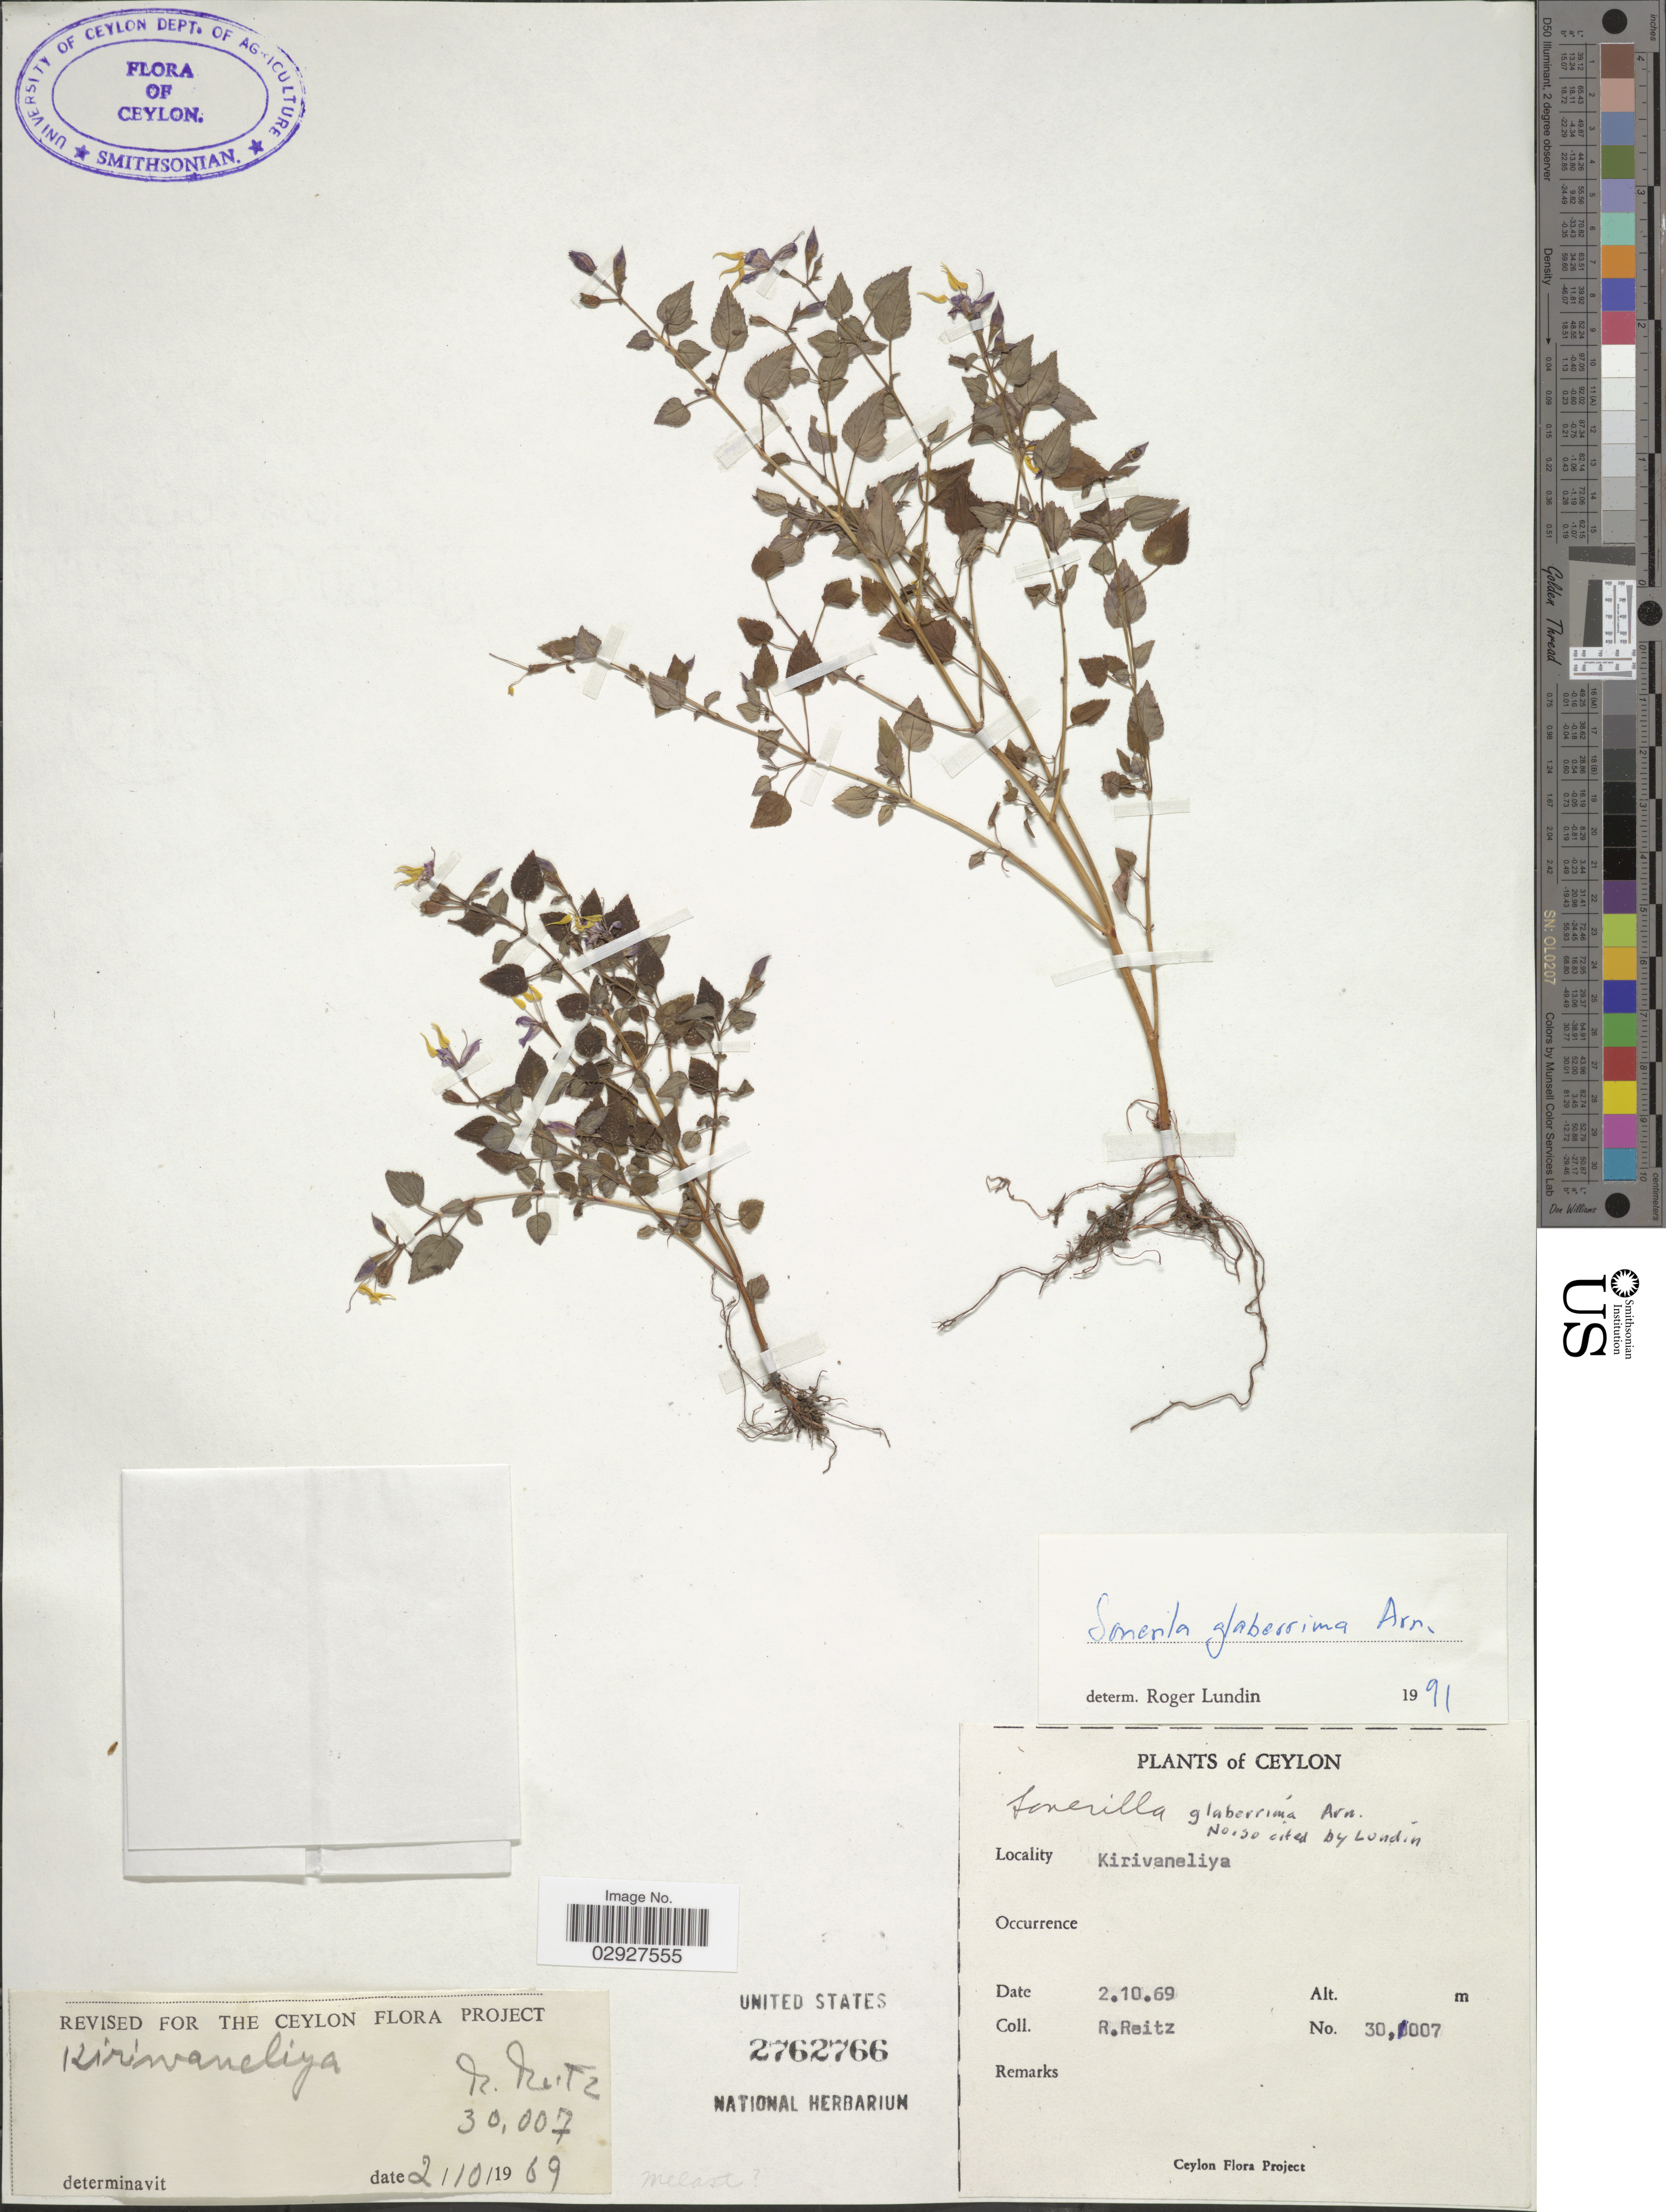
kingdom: Plantae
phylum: Tracheophyta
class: Magnoliopsida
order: Myrtales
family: Melastomataceae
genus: Sonerila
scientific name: Sonerila glaberrima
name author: Arn.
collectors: R. Reitz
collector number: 30007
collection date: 1969-10-02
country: Sri Lanka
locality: Ceylon. Kirivaneliya.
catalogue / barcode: US 2762766